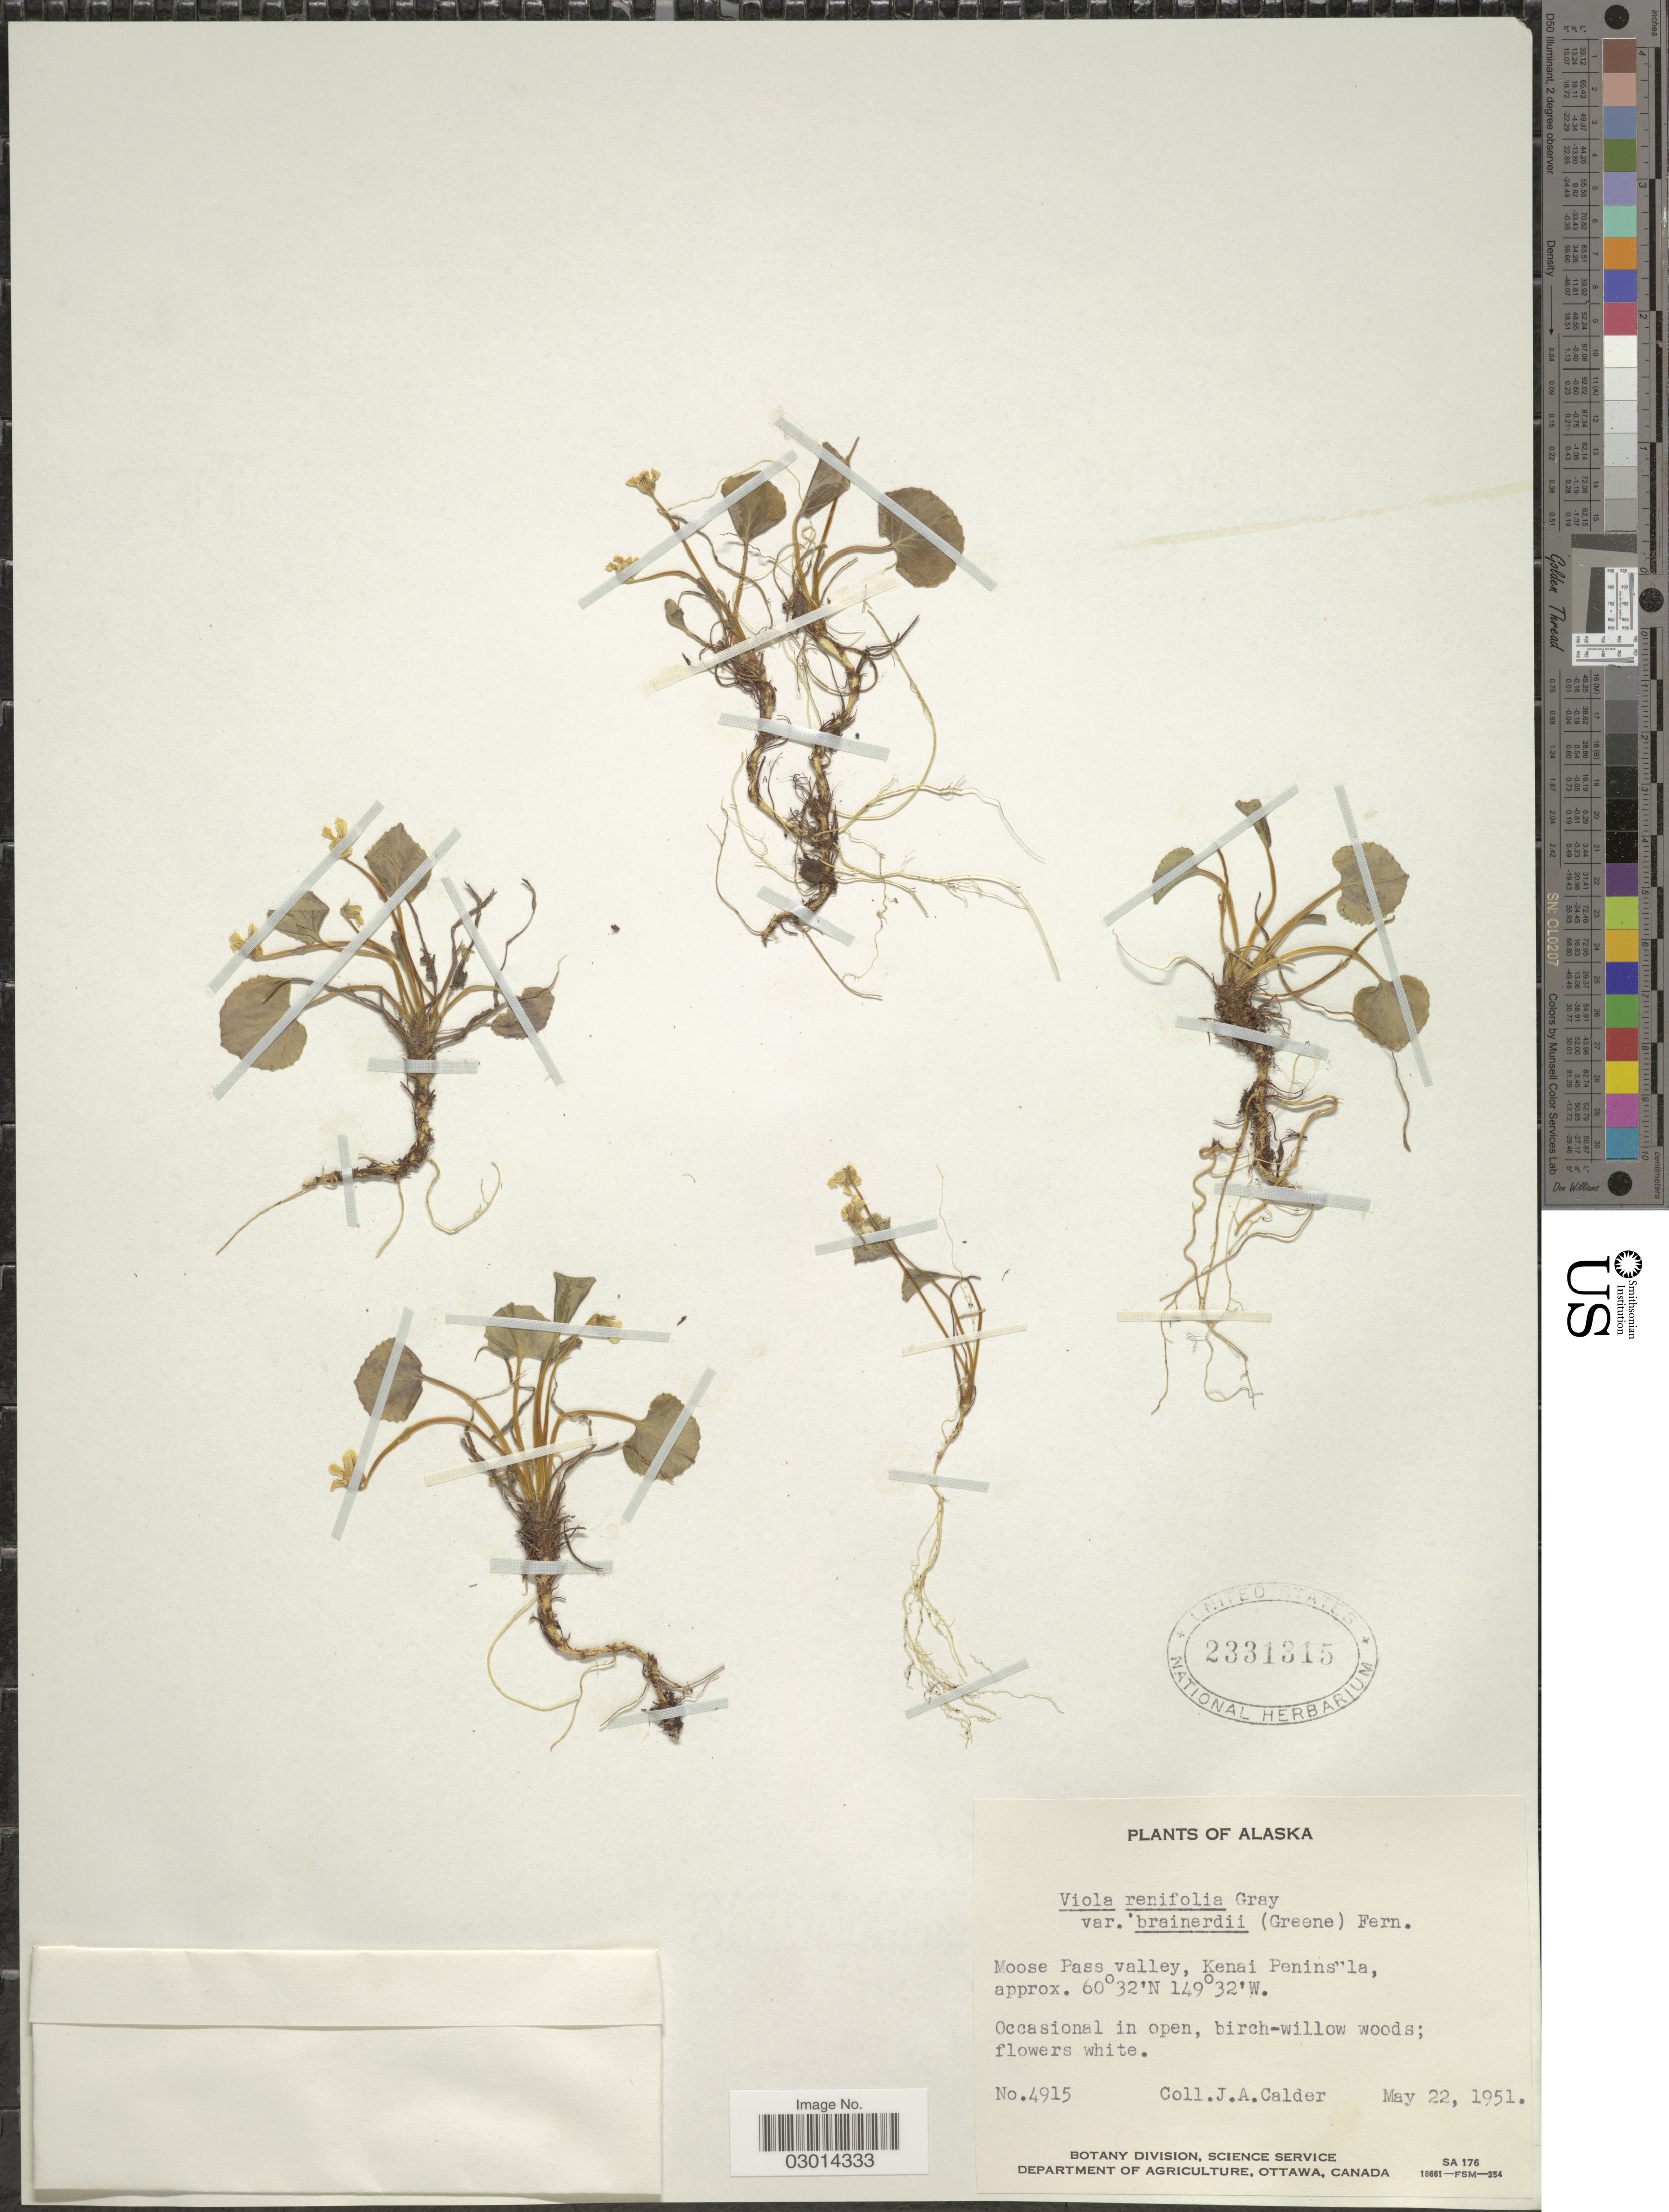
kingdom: Plantae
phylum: Tracheophyta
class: Magnoliopsida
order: Malpighiales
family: Violaceae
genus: Viola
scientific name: Viola renifolia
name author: A. Gray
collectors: J. A. Calder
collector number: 4915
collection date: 1951-05-22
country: United States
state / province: Alaska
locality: Moose Pass valley, Kenai Peninsula.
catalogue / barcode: US 2331315